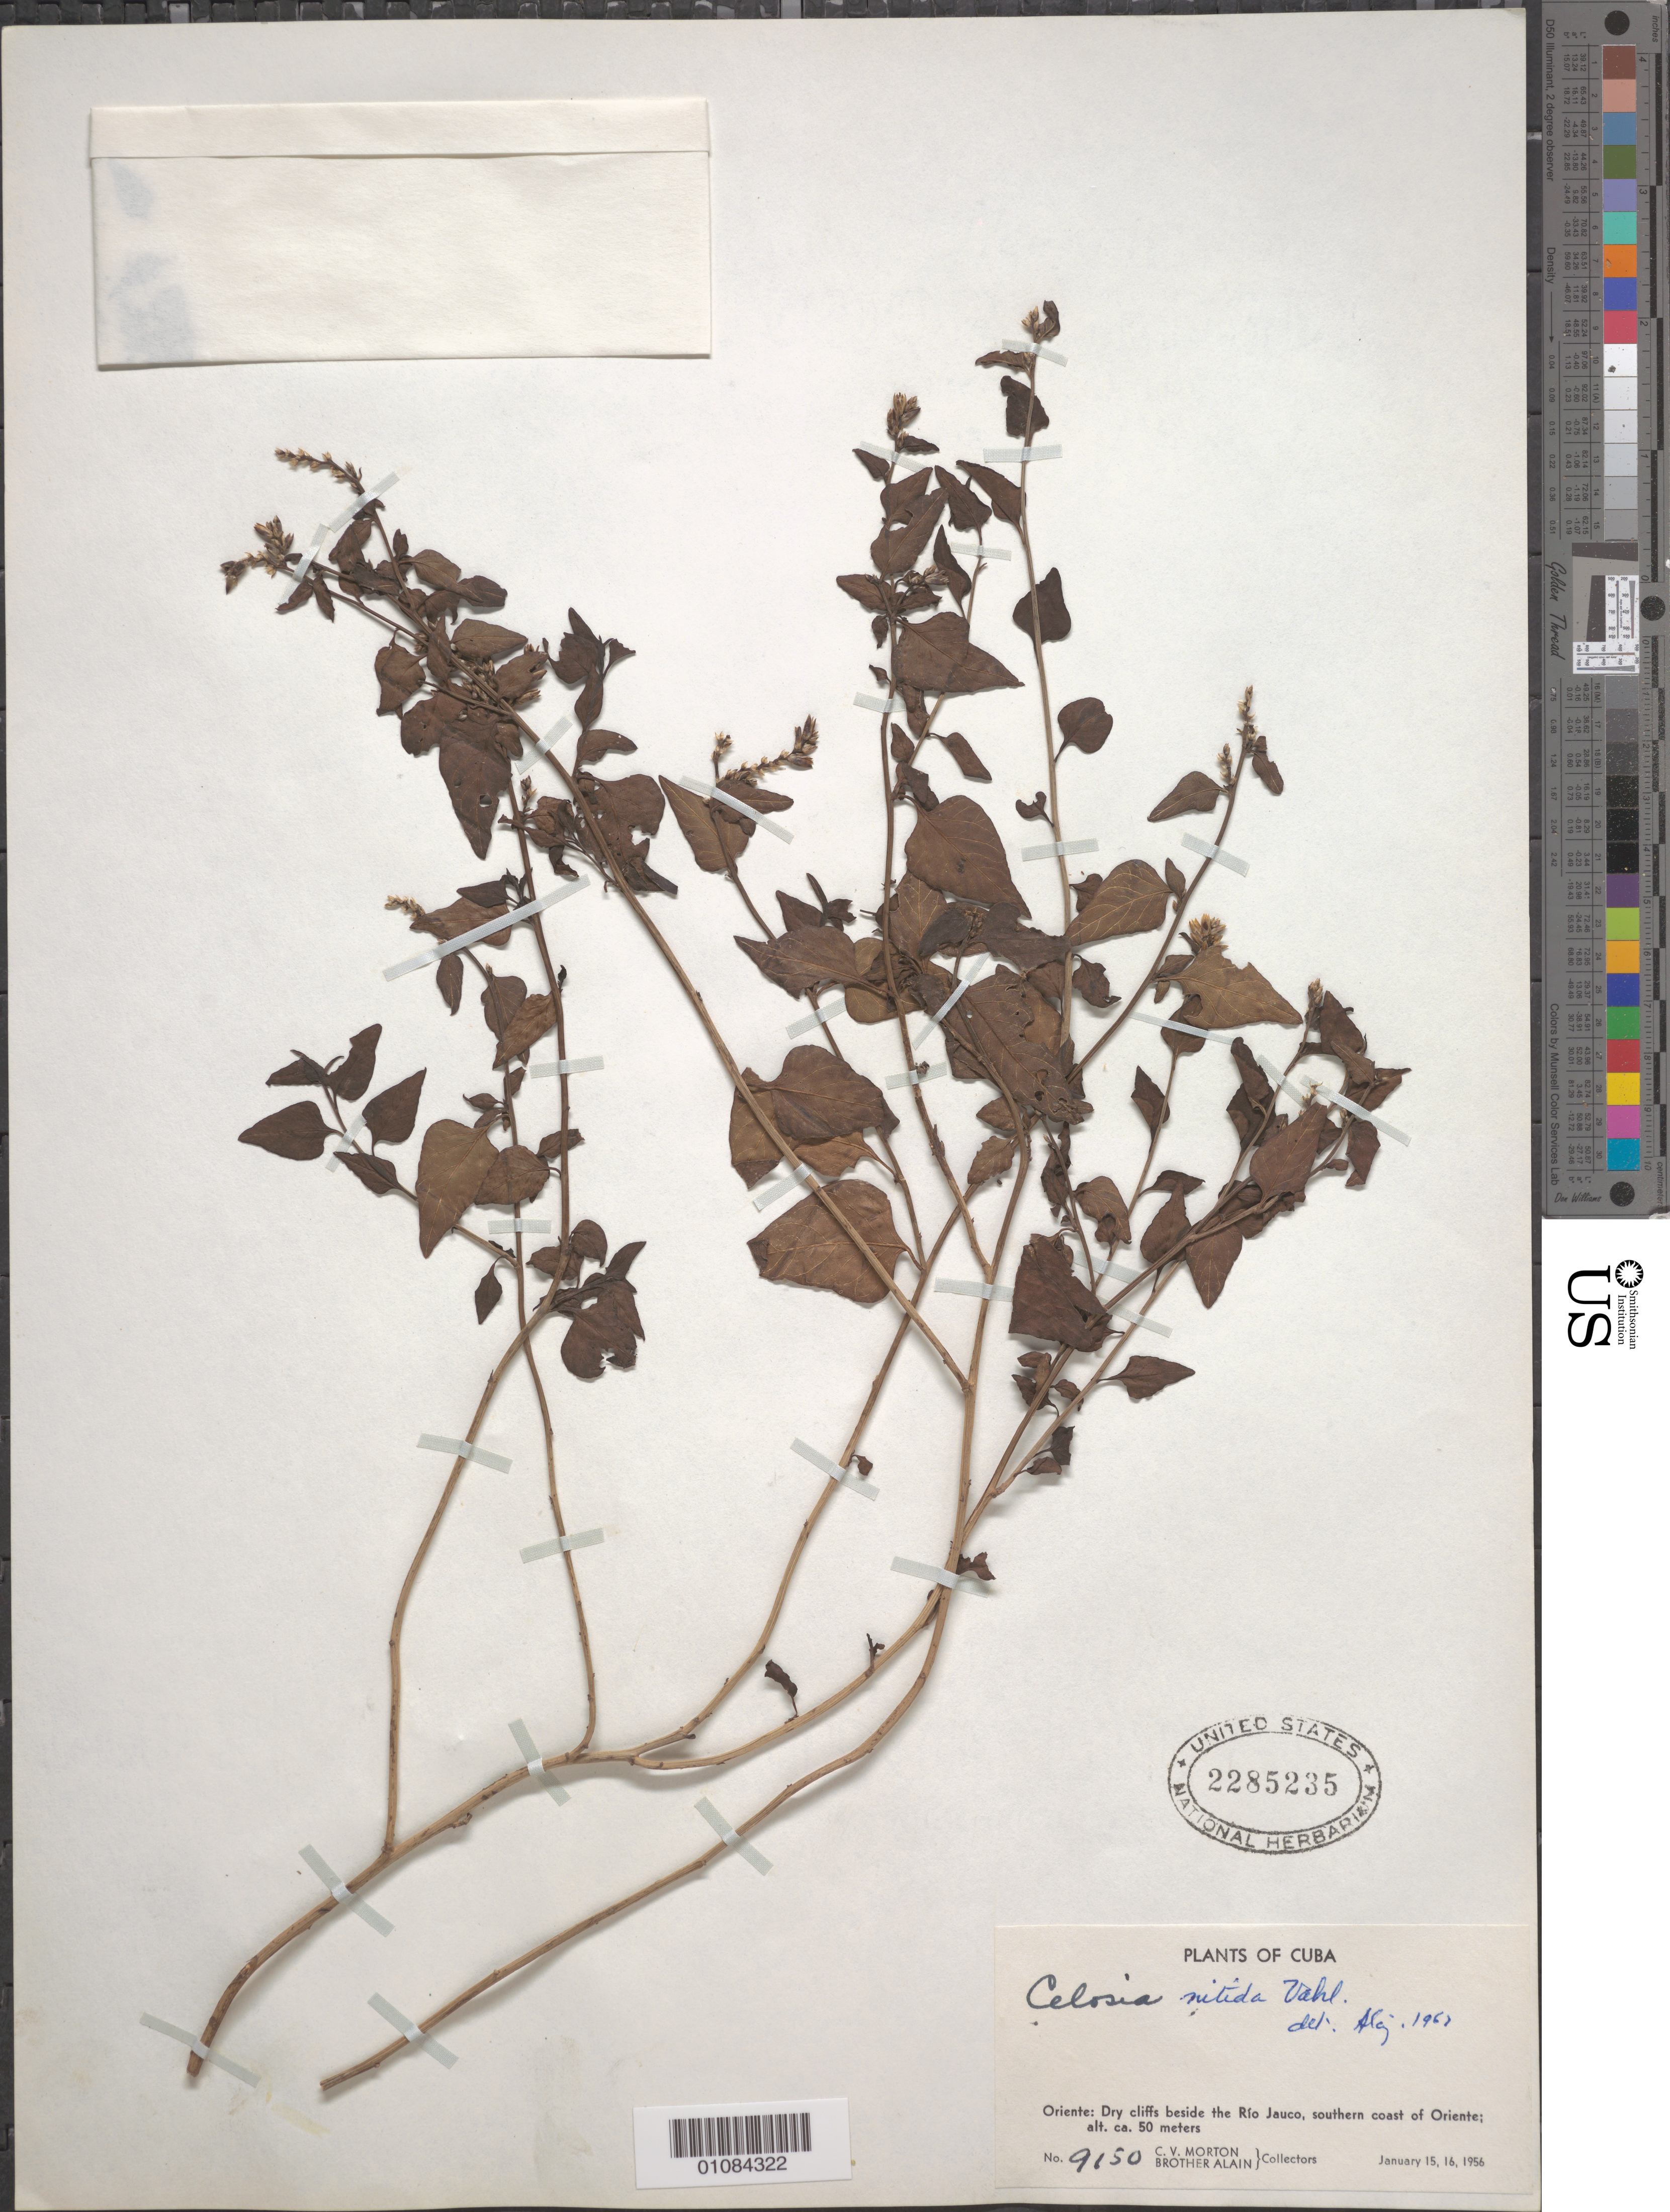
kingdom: Plantae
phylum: Tracheophyta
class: Magnoliopsida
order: Caryophyllales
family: Amaranthaceae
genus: Celosia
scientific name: Celosia nitida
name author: Vahl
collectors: C. V. Morton & A. H. Liogier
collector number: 9150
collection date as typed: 15 Jan 1956 to 16 Jan 1956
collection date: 1956-01-15/1956-01-16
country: Cuba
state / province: Guantánamo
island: Cuba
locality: Oriente: S coast, beside the Rio Jauco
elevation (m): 50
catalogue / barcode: US 2285235